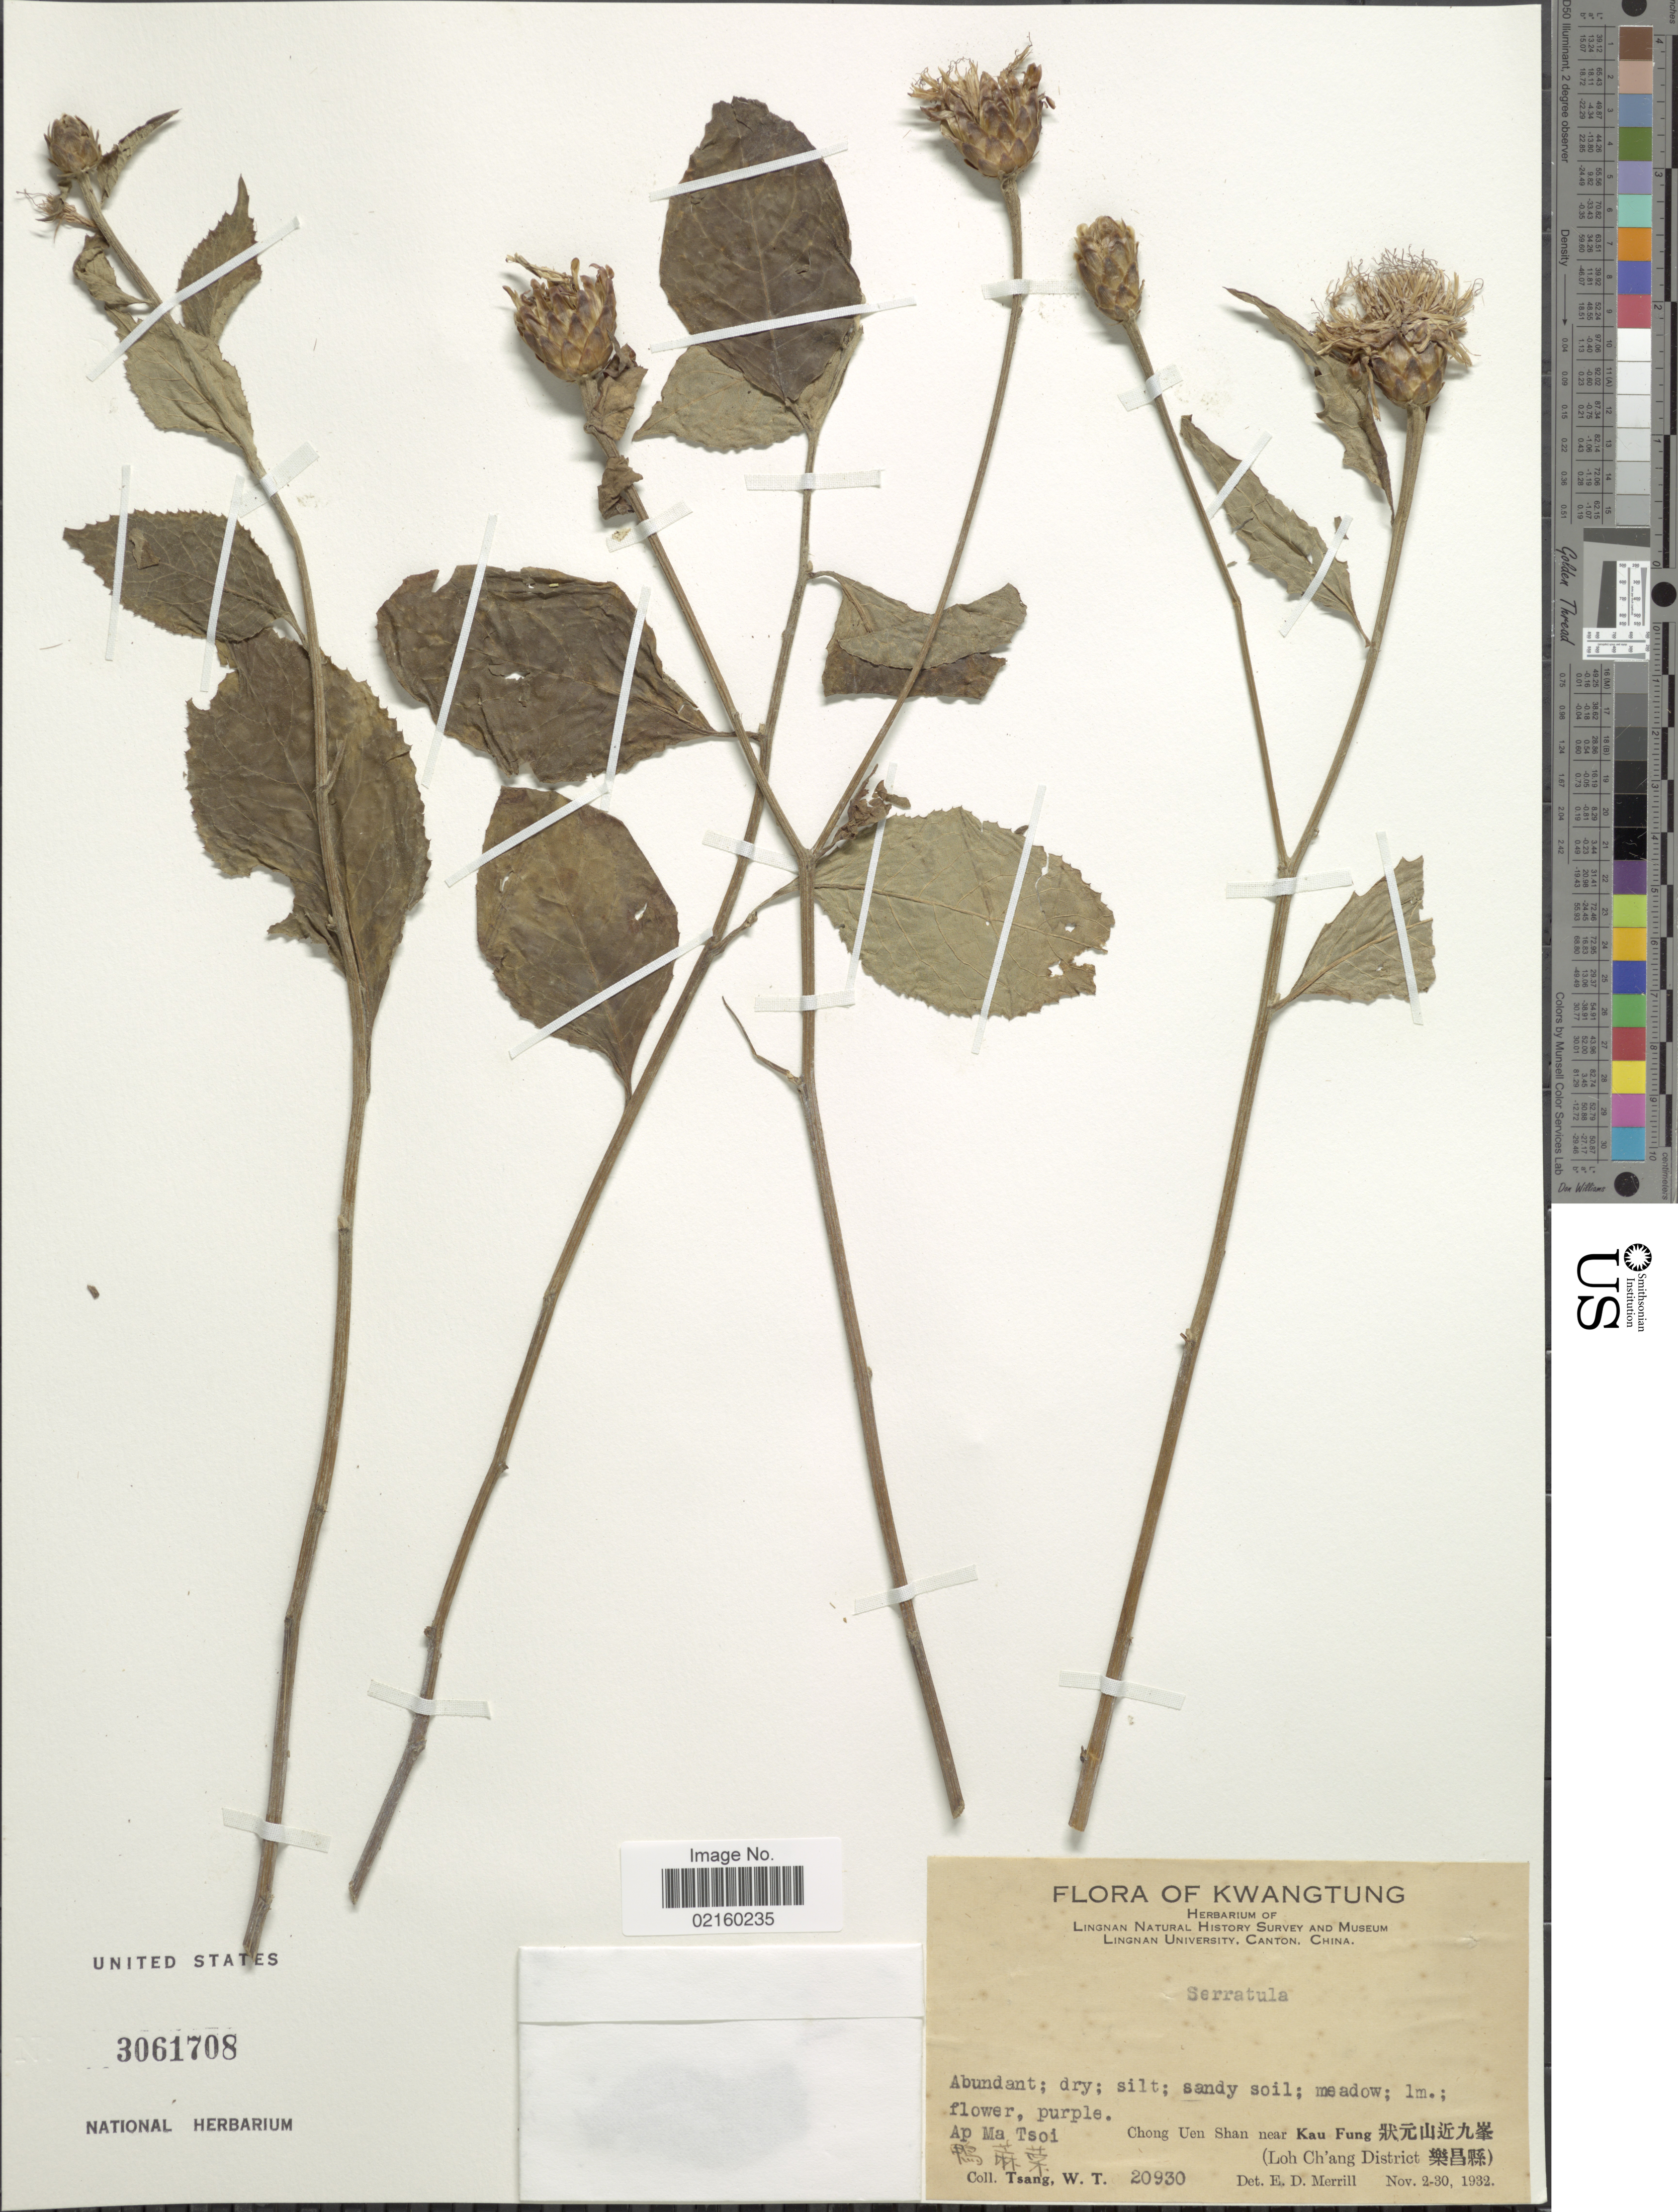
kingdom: Plantae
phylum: Tracheophyta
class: Magnoliopsida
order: Asterales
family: Asteraceae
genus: Serratula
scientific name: Serratula sp.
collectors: W. T. Tsang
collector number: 20930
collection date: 1932-11-02/1932-11-30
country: China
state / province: Guangdong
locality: Kwangtung, Ap Ma Tsoi, Chong Uen Shan near Kau Fung (Loh Ch'ang District)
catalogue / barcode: US 3061708